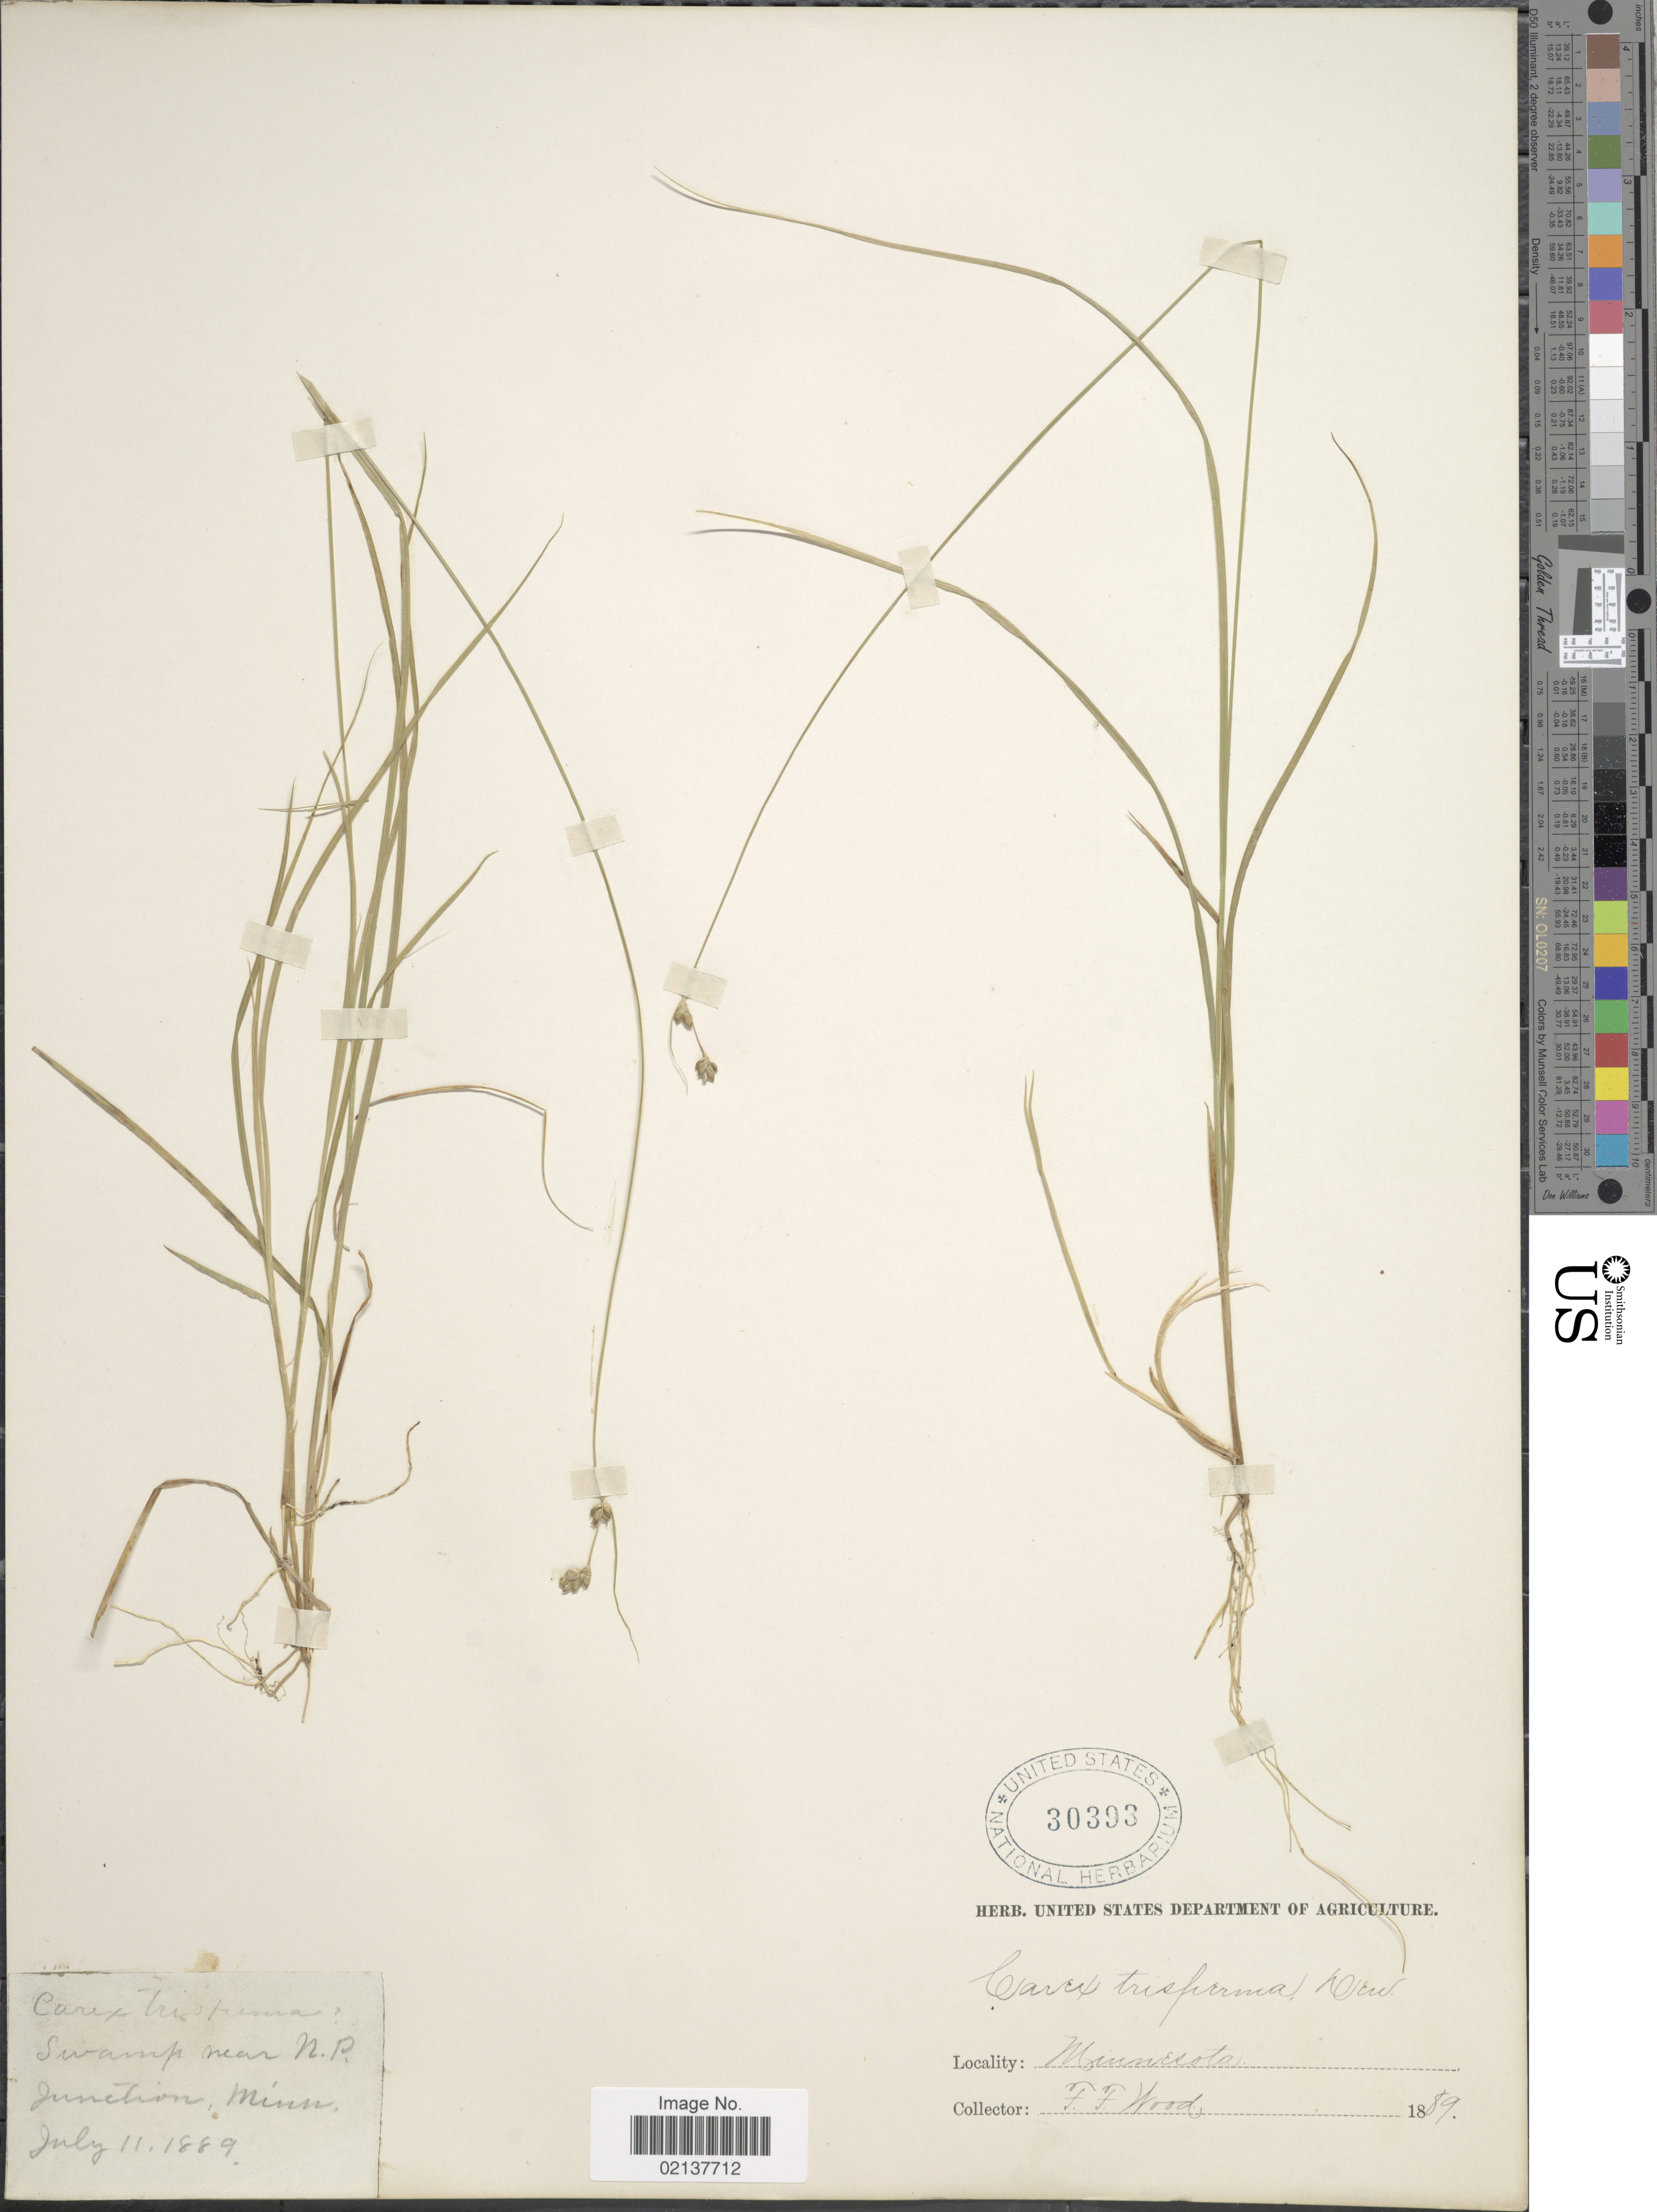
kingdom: Plantae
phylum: Tracheophyta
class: Liliopsida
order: Poales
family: Cyperaceae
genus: Carex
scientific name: Carex trisperma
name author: Dewey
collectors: F. Wood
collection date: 1889-07-11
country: United States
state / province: Minnesota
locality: Swamp near N.P. Junction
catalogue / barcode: US 30393